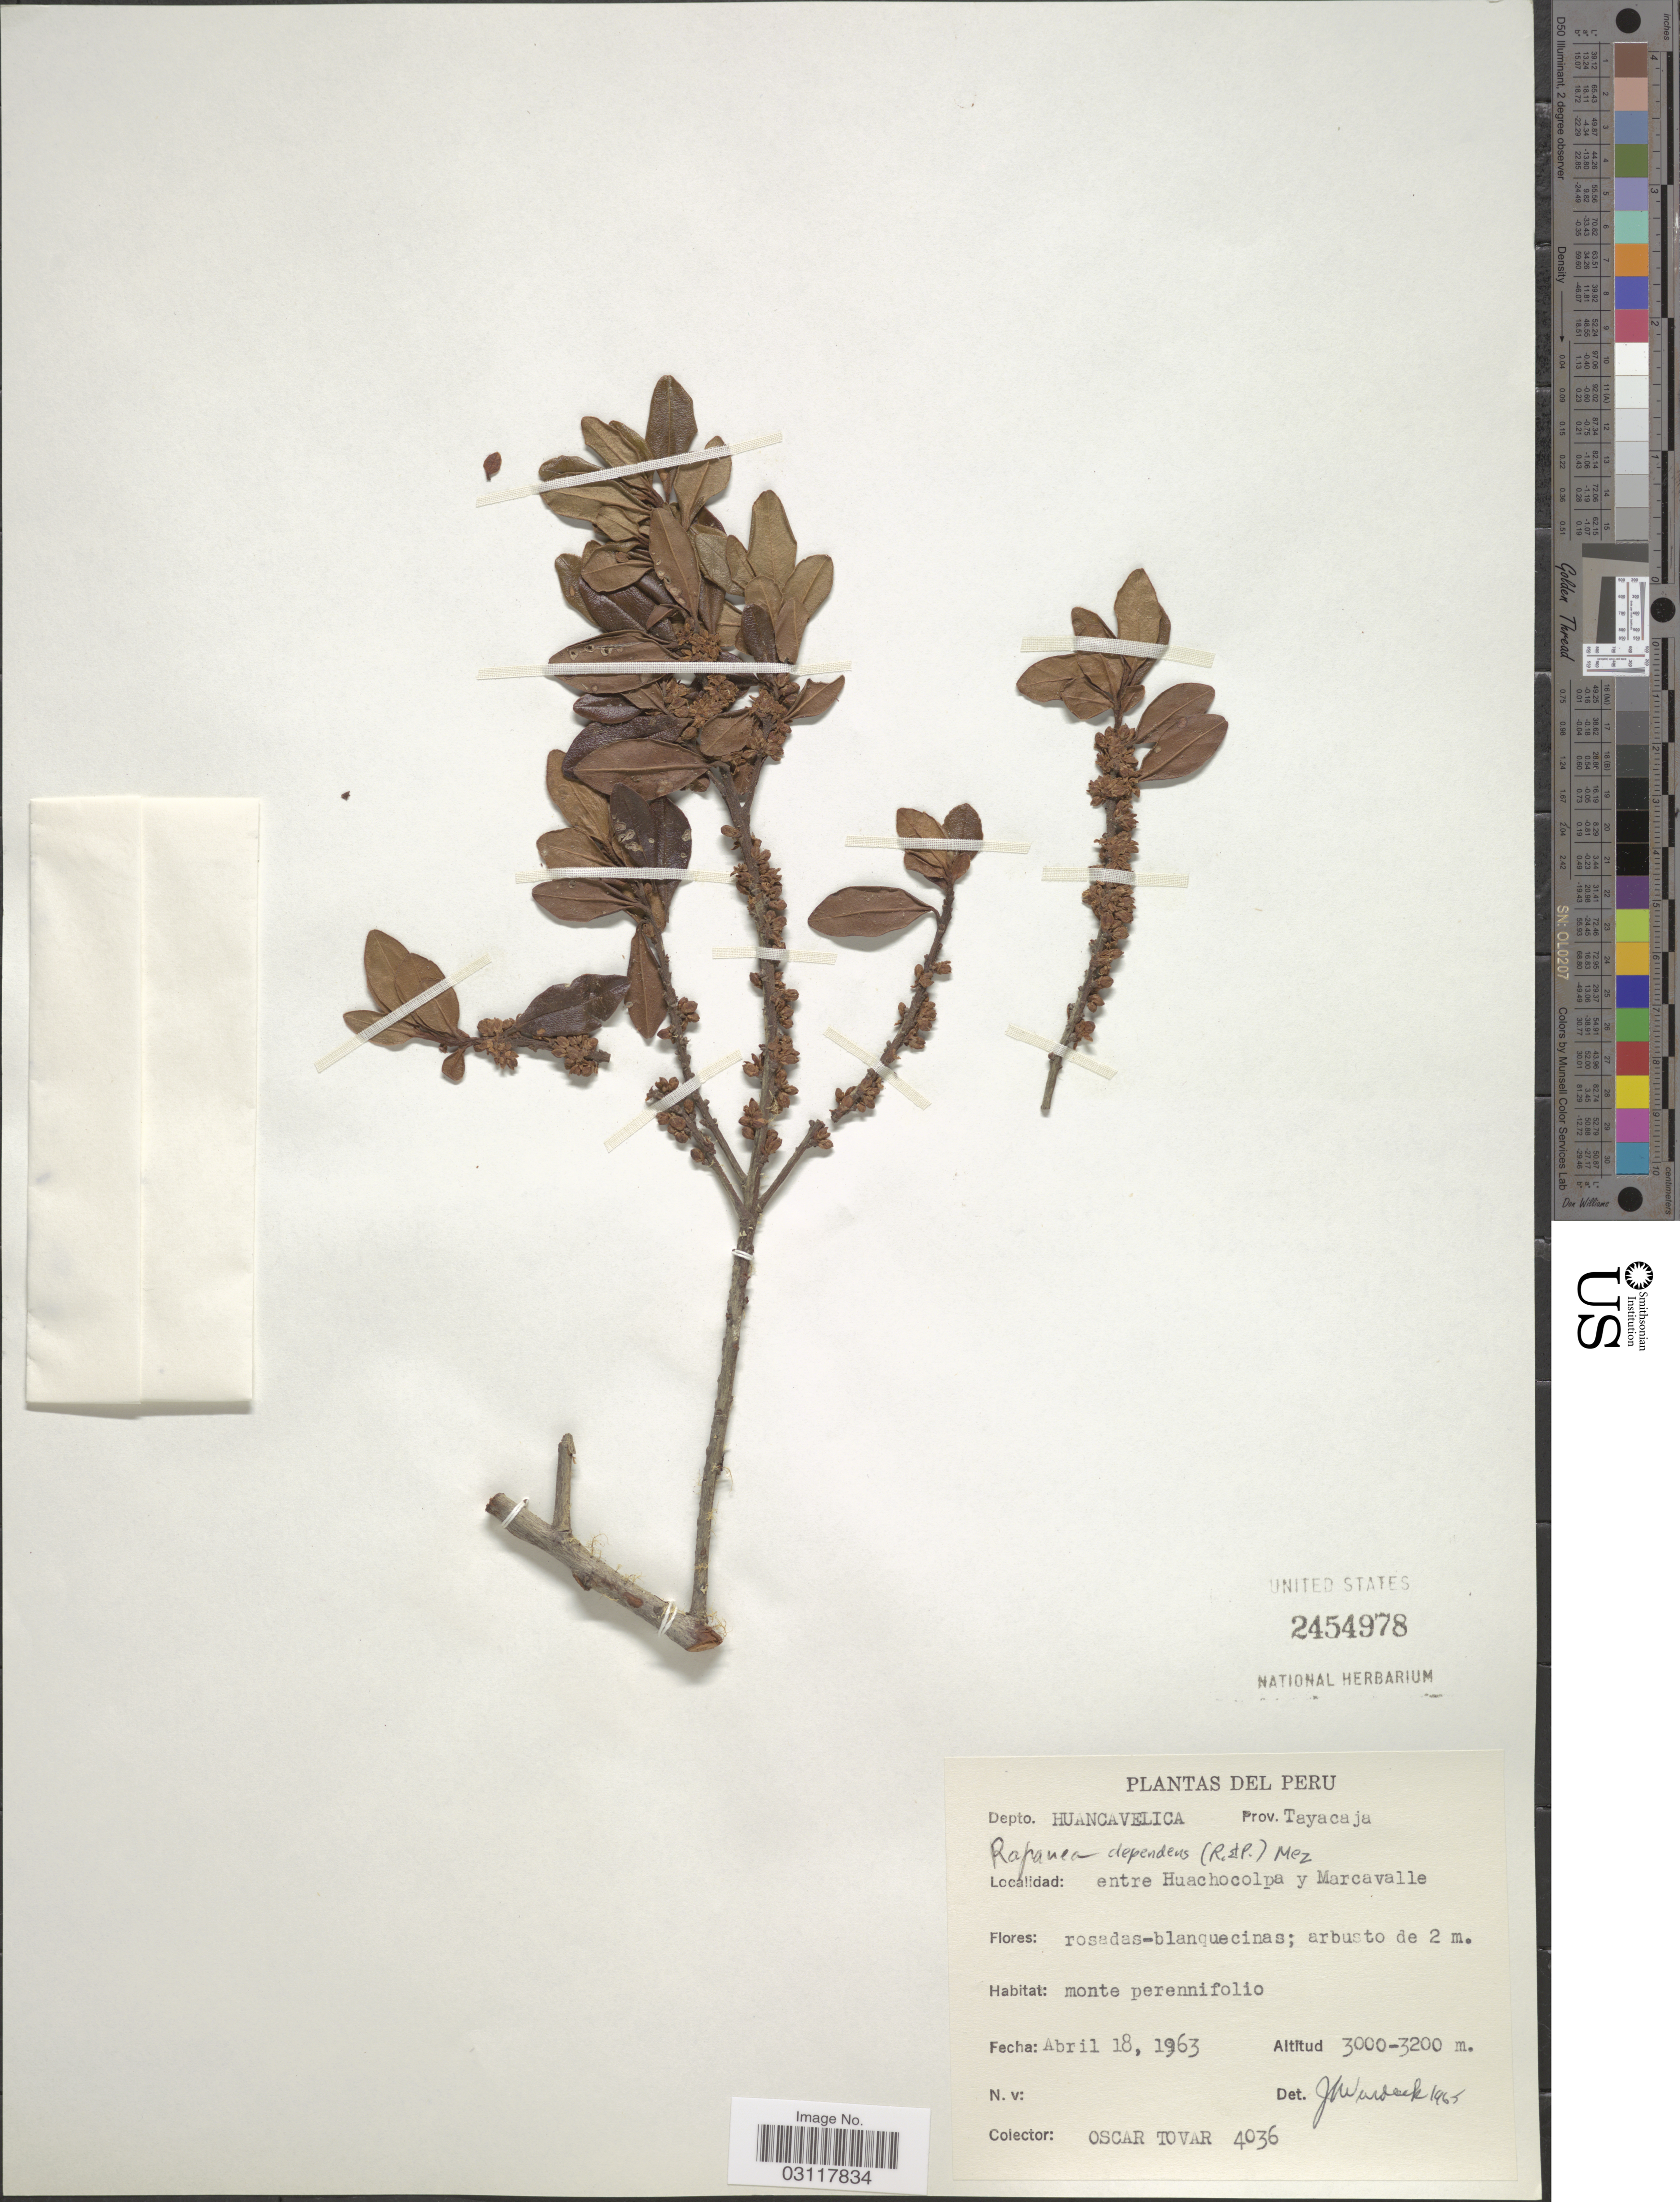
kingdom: Plantae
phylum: Tracheophyta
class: Magnoliopsida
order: Ericales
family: Primulaceae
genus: Rapanea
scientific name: Rapanea dependens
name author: (Ruiz & Pav.) Mez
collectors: Ó. Tovar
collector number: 4036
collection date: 1963-04-18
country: Peru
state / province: Huancavelica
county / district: Tayacaja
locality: Depto. Huancavelica. Prov. Teyacaja. Entre Huachocolpa y Marcavalle.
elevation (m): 3000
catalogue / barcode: US 2454978